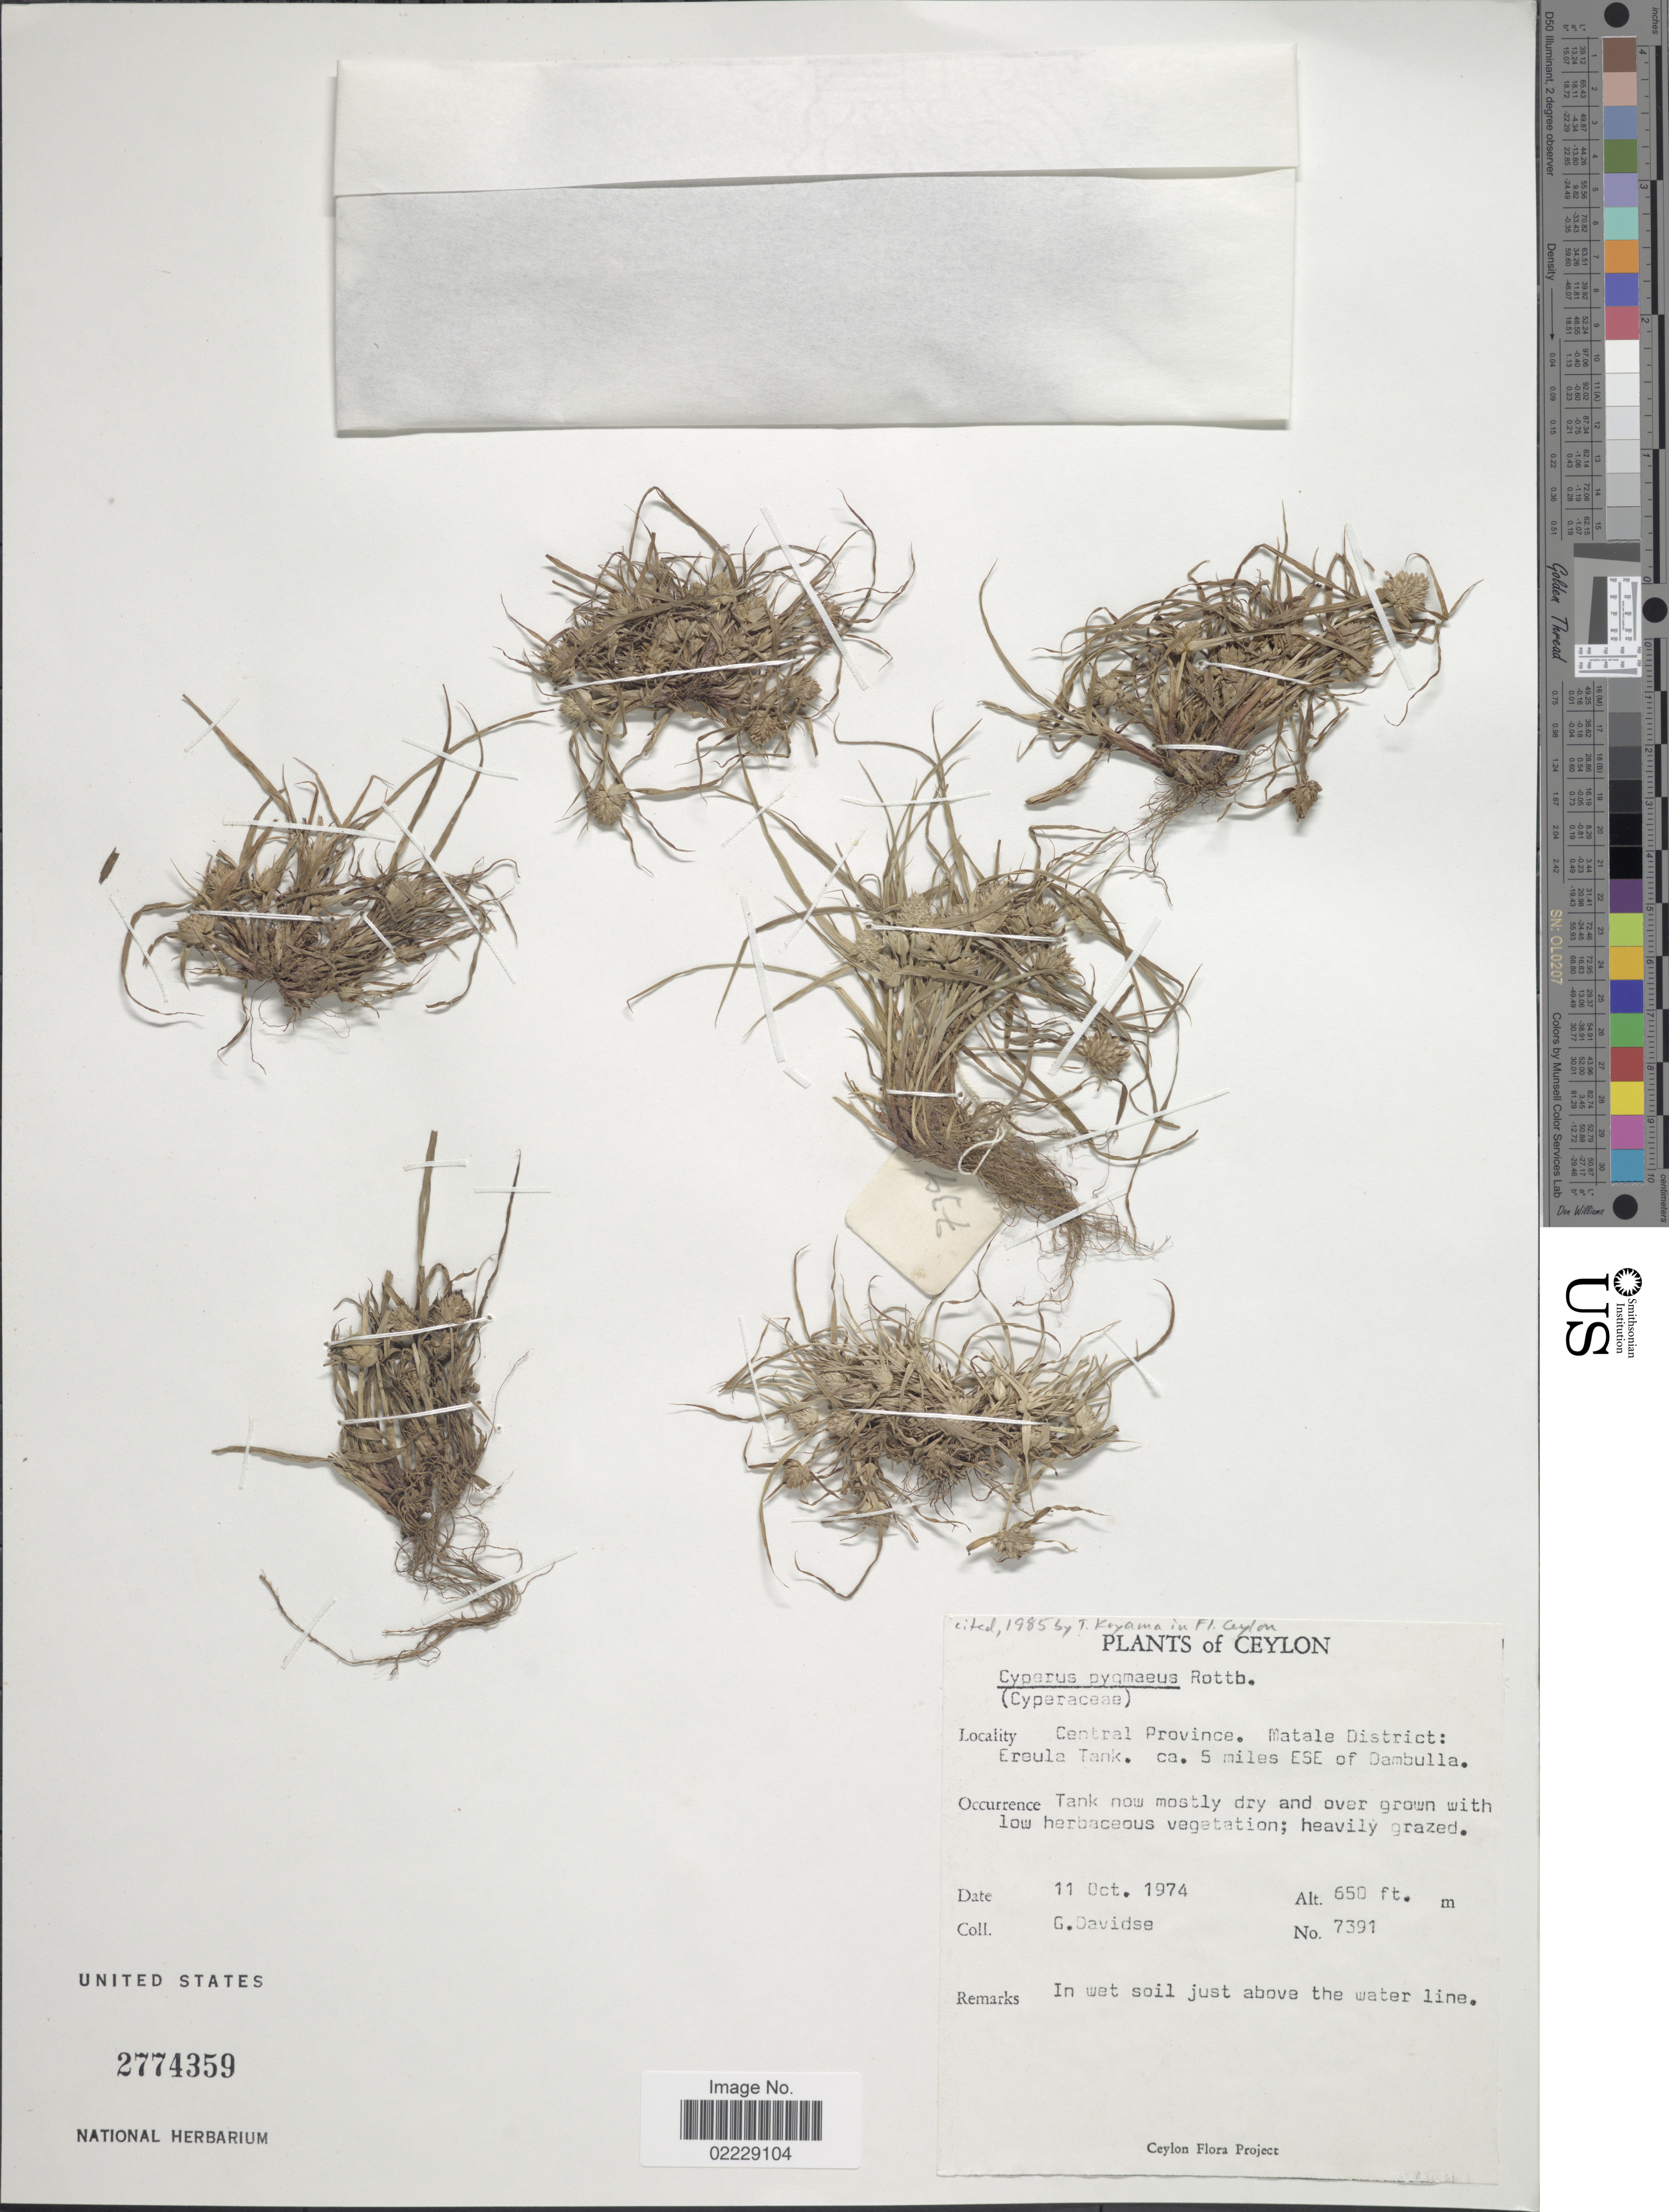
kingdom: Plantae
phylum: Tracheophyta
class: Liliopsida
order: Poales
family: Cyperaceae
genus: Cyperus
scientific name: Cyperus pygmaeus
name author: Rottb.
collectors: G. Davidse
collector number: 7391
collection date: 1974-10-11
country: Sri Lanka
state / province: Central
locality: Ceylon, Matale District: Ereula Tank, ca. 5 miles ESE of Dambulla.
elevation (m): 198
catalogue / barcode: US 2774359